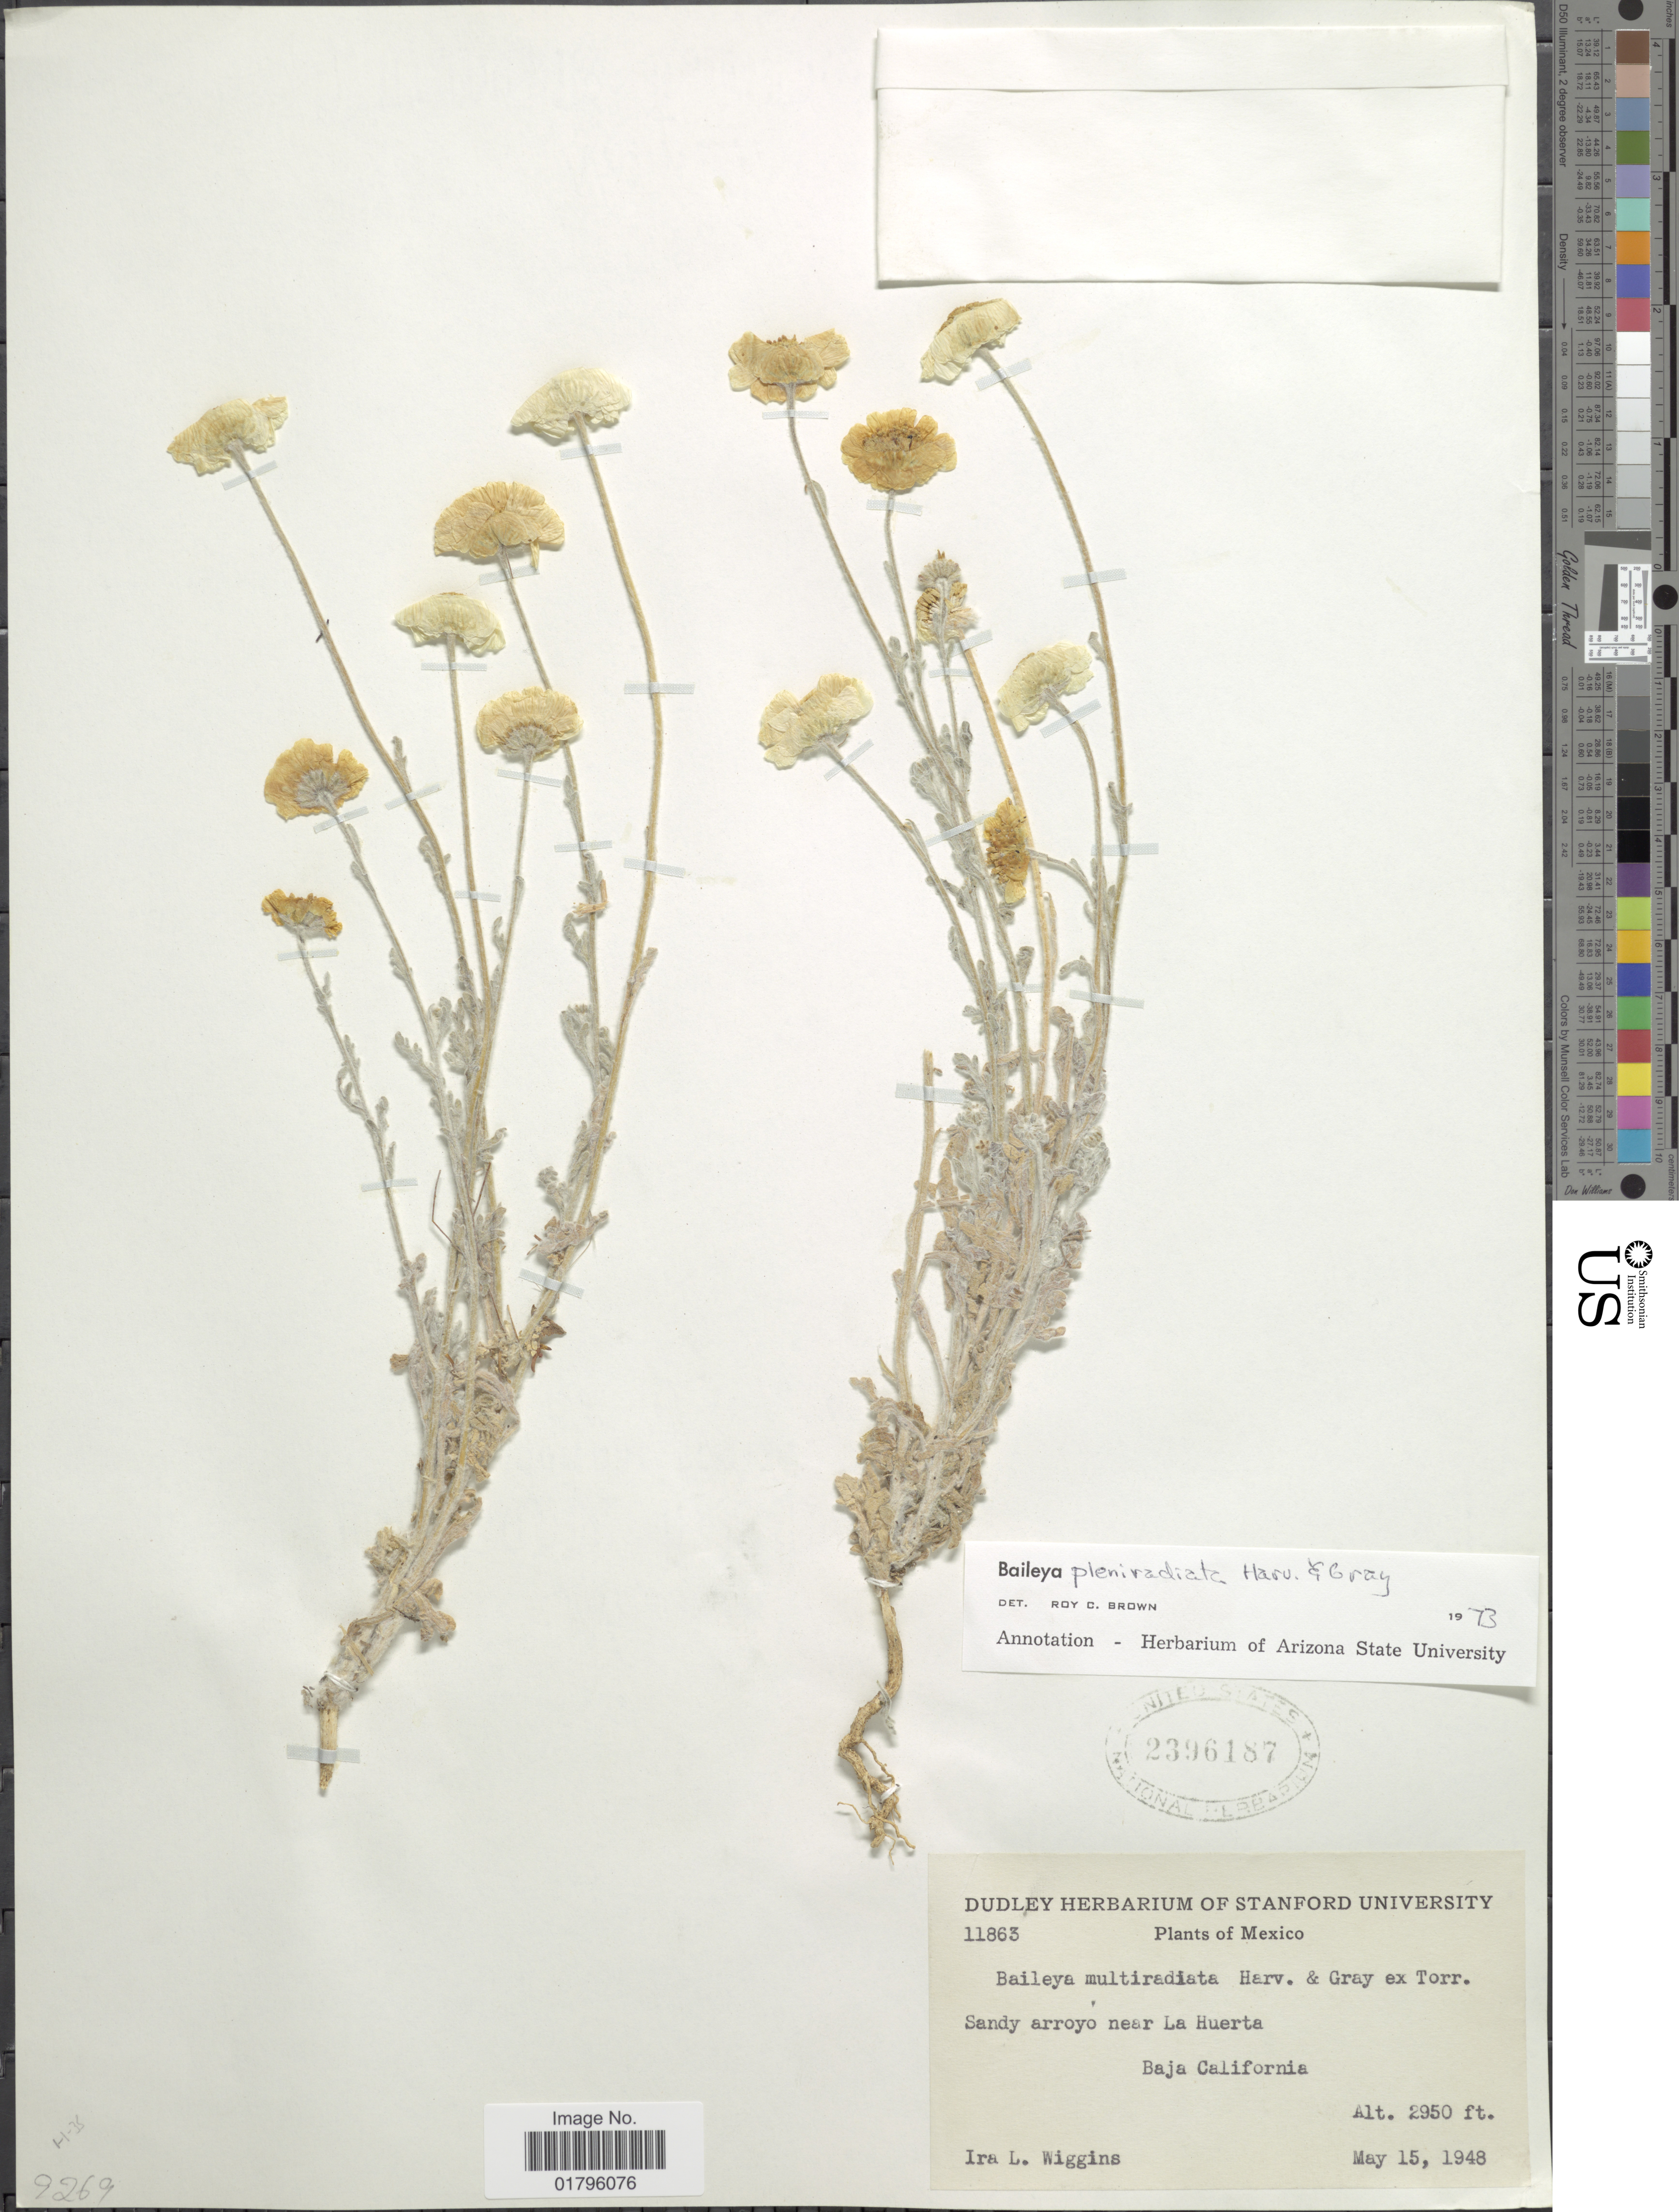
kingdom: Plantae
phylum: Tracheophyta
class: Magnoliopsida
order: Asterales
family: Asteraceae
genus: Baileya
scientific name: Baileya pleniradiata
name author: Harv. & A. Gray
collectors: I. L. Wiggins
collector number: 11863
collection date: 1948-05-15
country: Mexico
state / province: Baja California Sur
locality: Near La Huerta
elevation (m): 899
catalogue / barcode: US 2396187